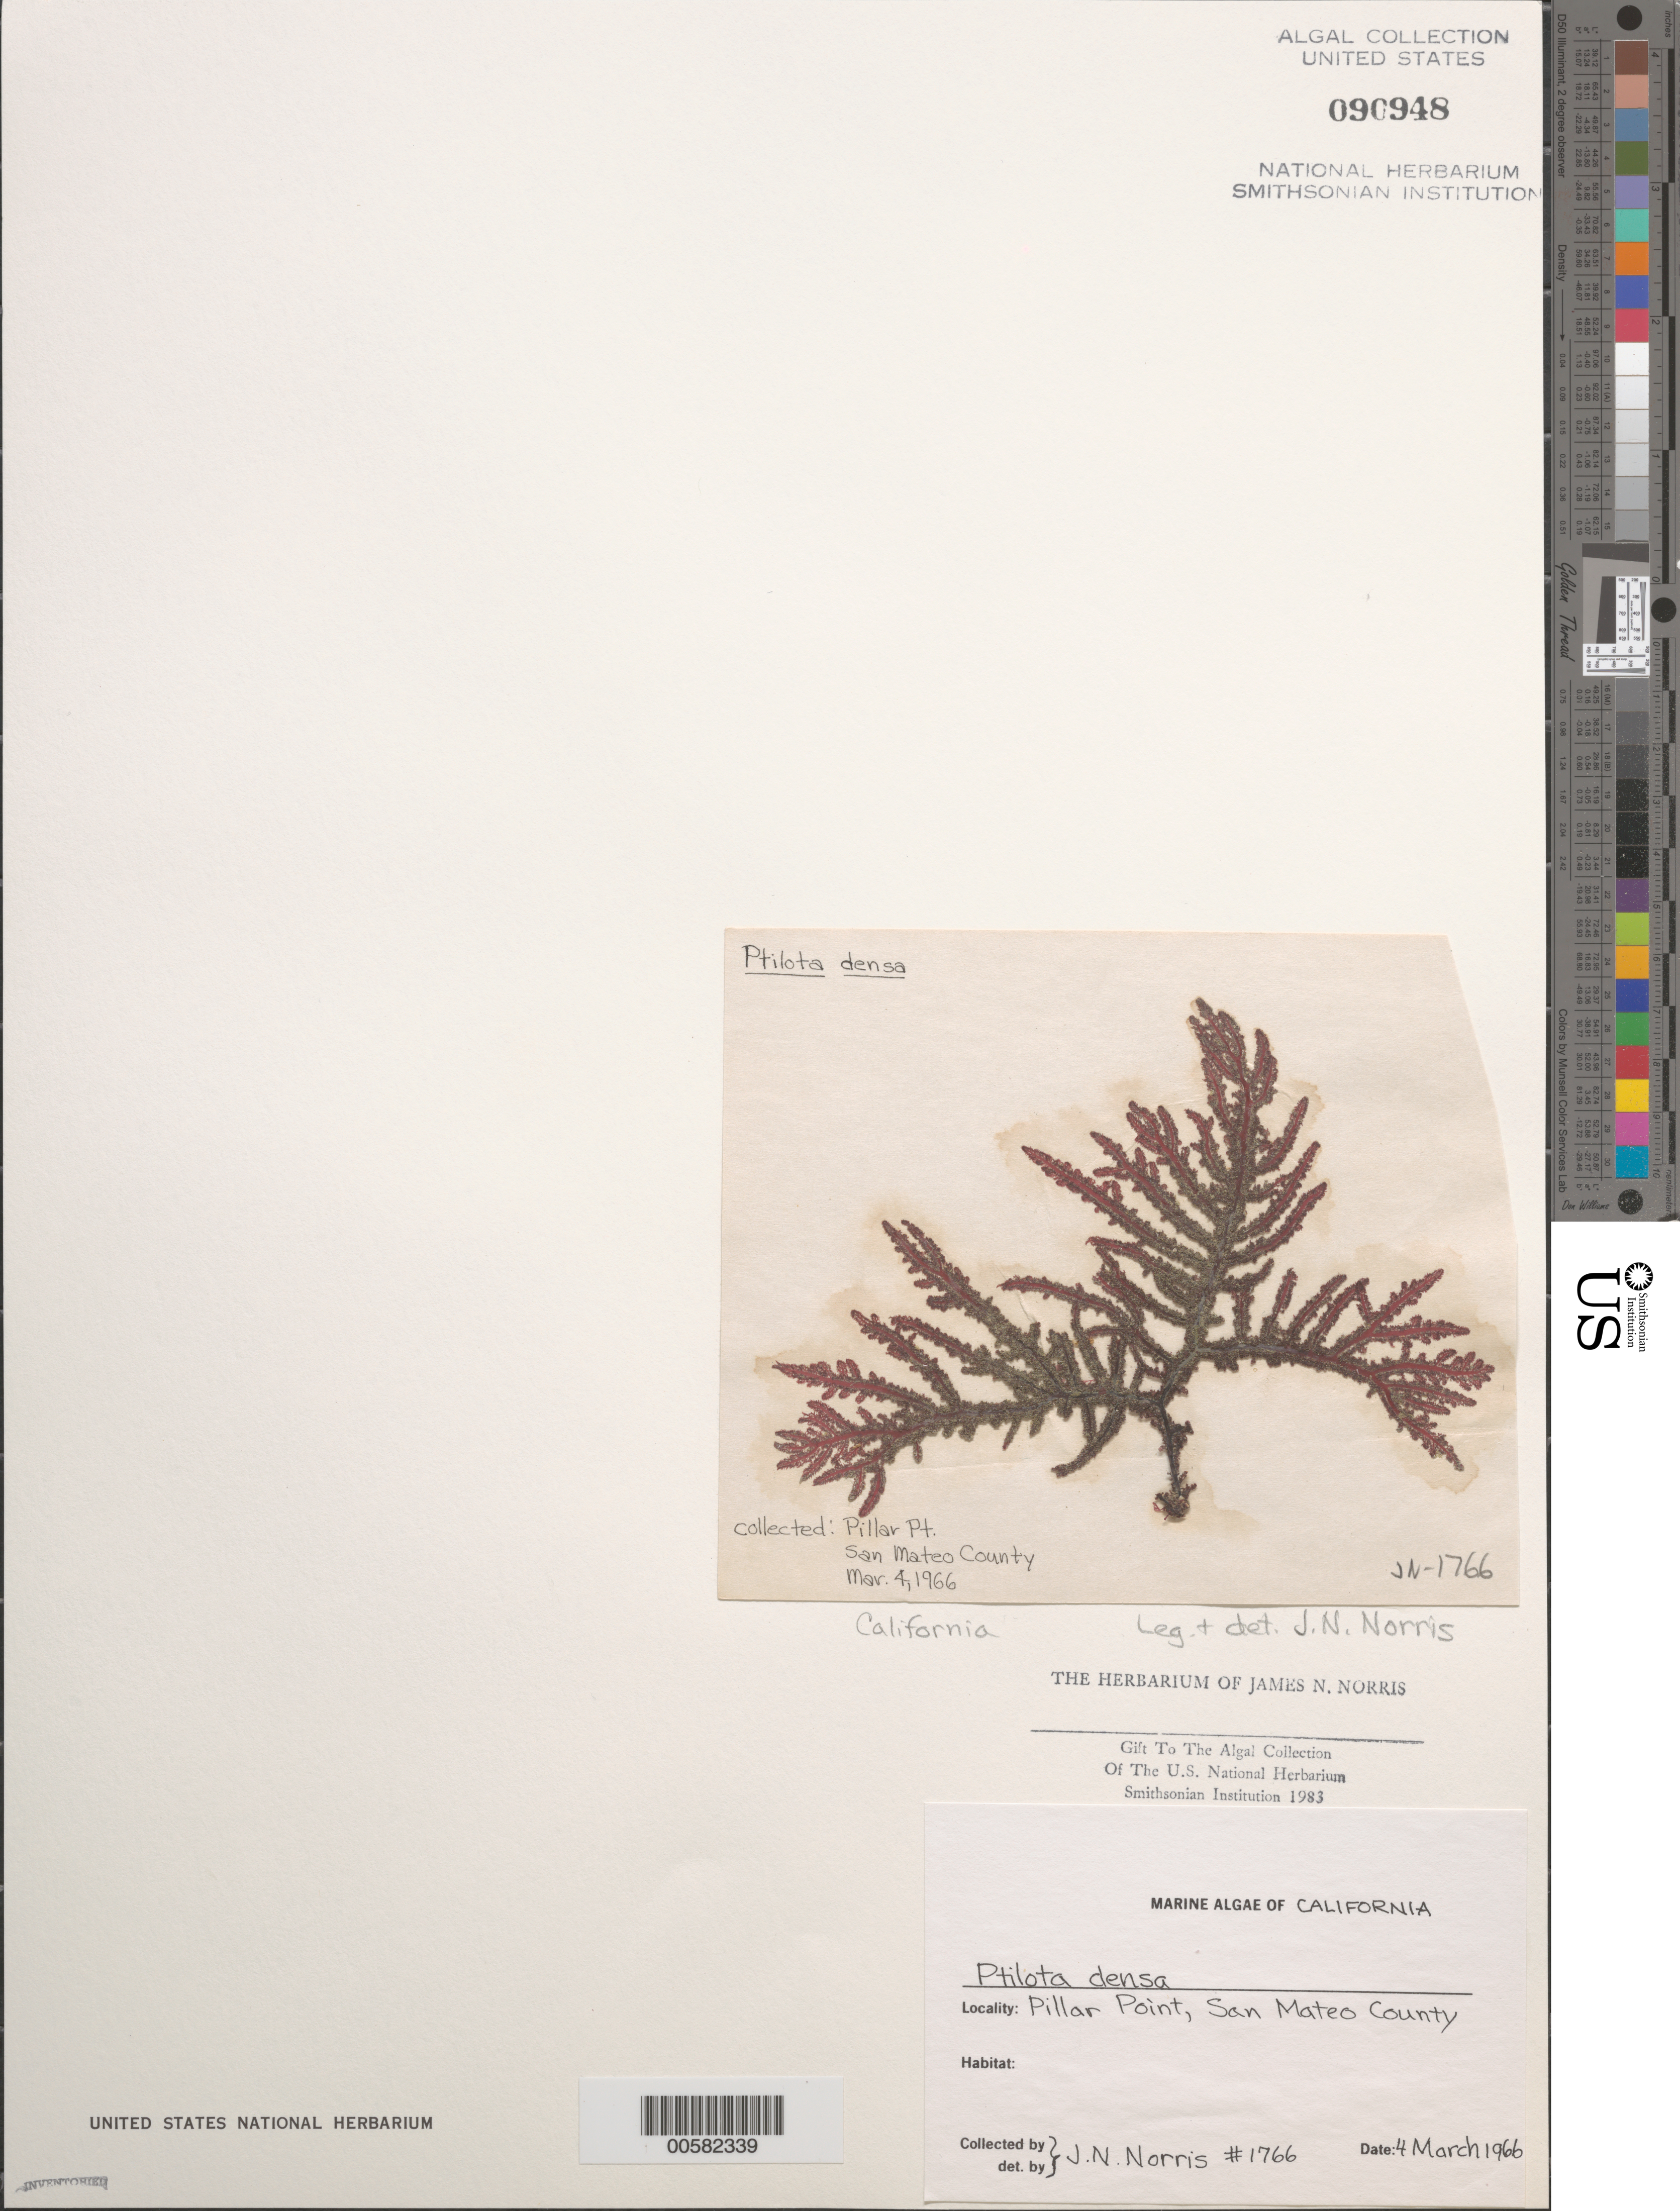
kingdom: Plantae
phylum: Rhodophyta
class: Florideophyceae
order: Ceramiales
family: Wrangeliaceae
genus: Ptilota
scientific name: Ptilota densa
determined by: Norris, James N.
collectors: J. N. Norris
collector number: JN-1766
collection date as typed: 04 Mar 1966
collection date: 1966-03-04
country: United States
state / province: California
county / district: San Mateo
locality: Pillar Point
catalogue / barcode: US 90948